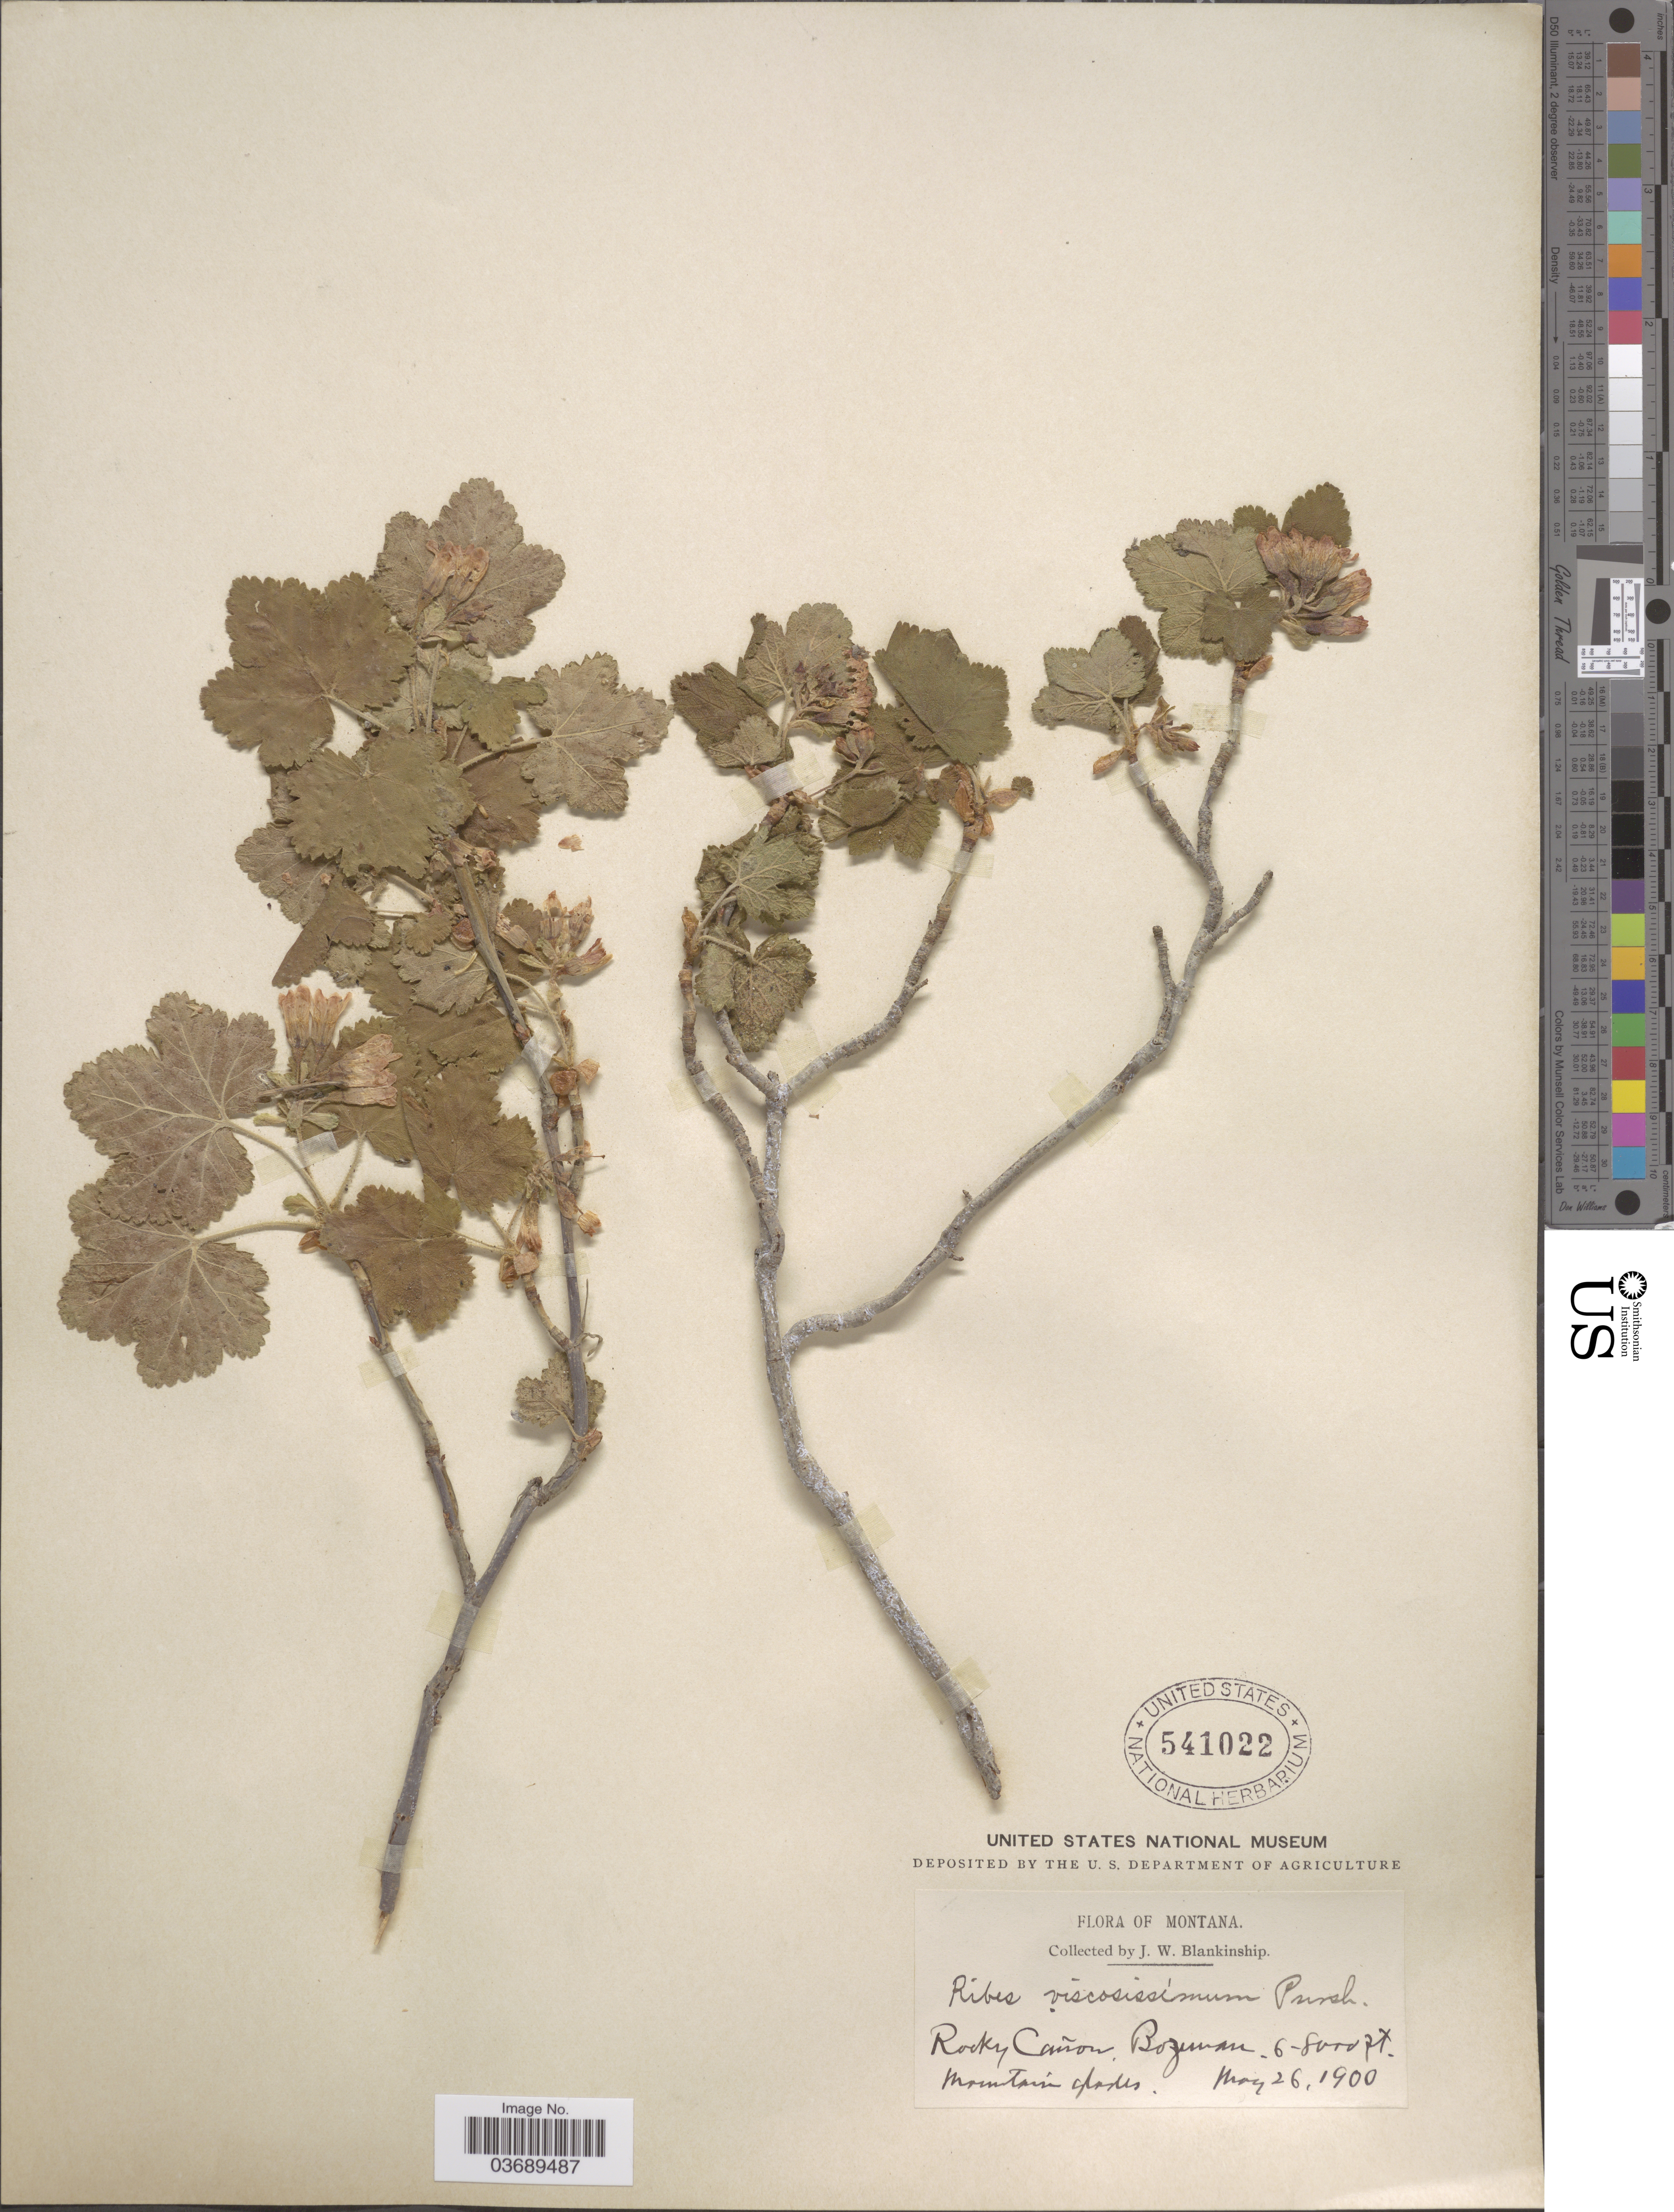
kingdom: Plantae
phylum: Tracheophyta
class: Magnoliopsida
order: Saxifragales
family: Grossulariaceae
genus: Ribes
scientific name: Ribes viscosissimum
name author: Pursh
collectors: J. W. Blankinship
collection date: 1900-05-26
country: United States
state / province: Montana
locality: Rocky Cañon, Bozeman. Mountain shades.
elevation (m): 1829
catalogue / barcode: US 541022